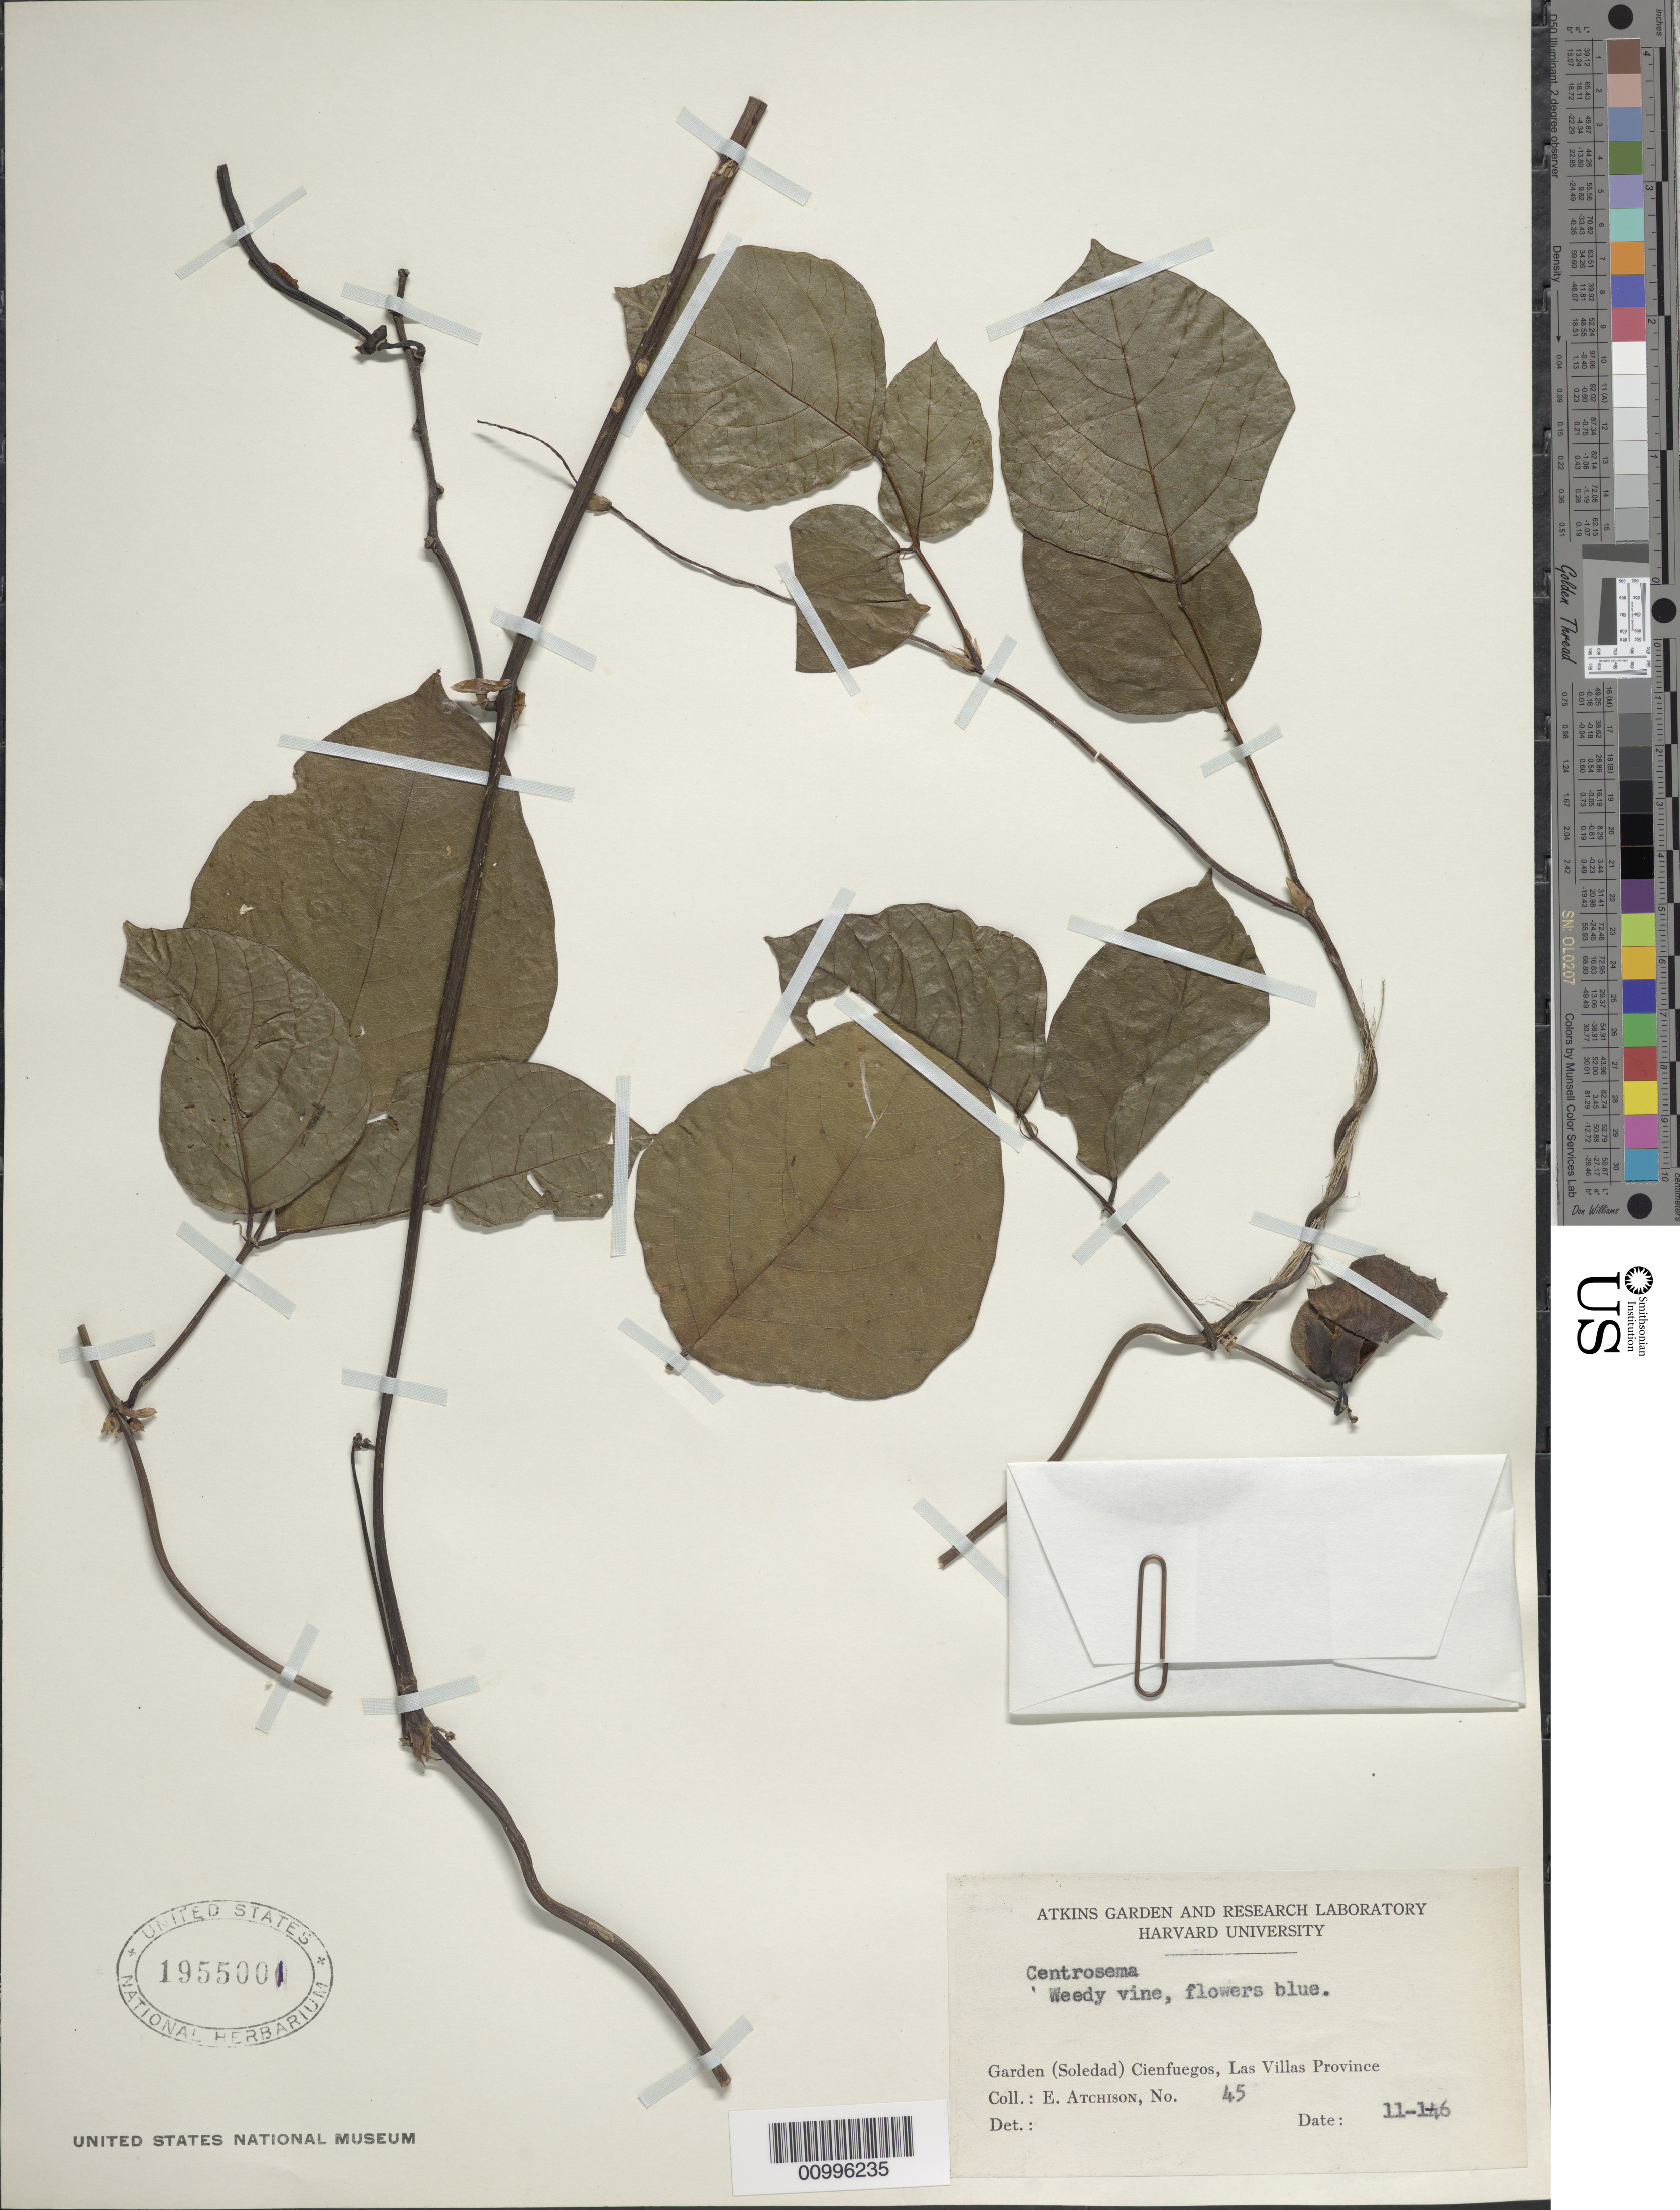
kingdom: Plantae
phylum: Tracheophyta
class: Magnoliopsida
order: Fabales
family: Fabaceae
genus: Centrosema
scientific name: Centrosema plumieri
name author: (Turpin ex Pers.) Benth.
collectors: E. Atchison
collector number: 45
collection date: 1946-11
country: Cuba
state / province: Cienfuegos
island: Cuba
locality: Cienfuegos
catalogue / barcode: US 1955001